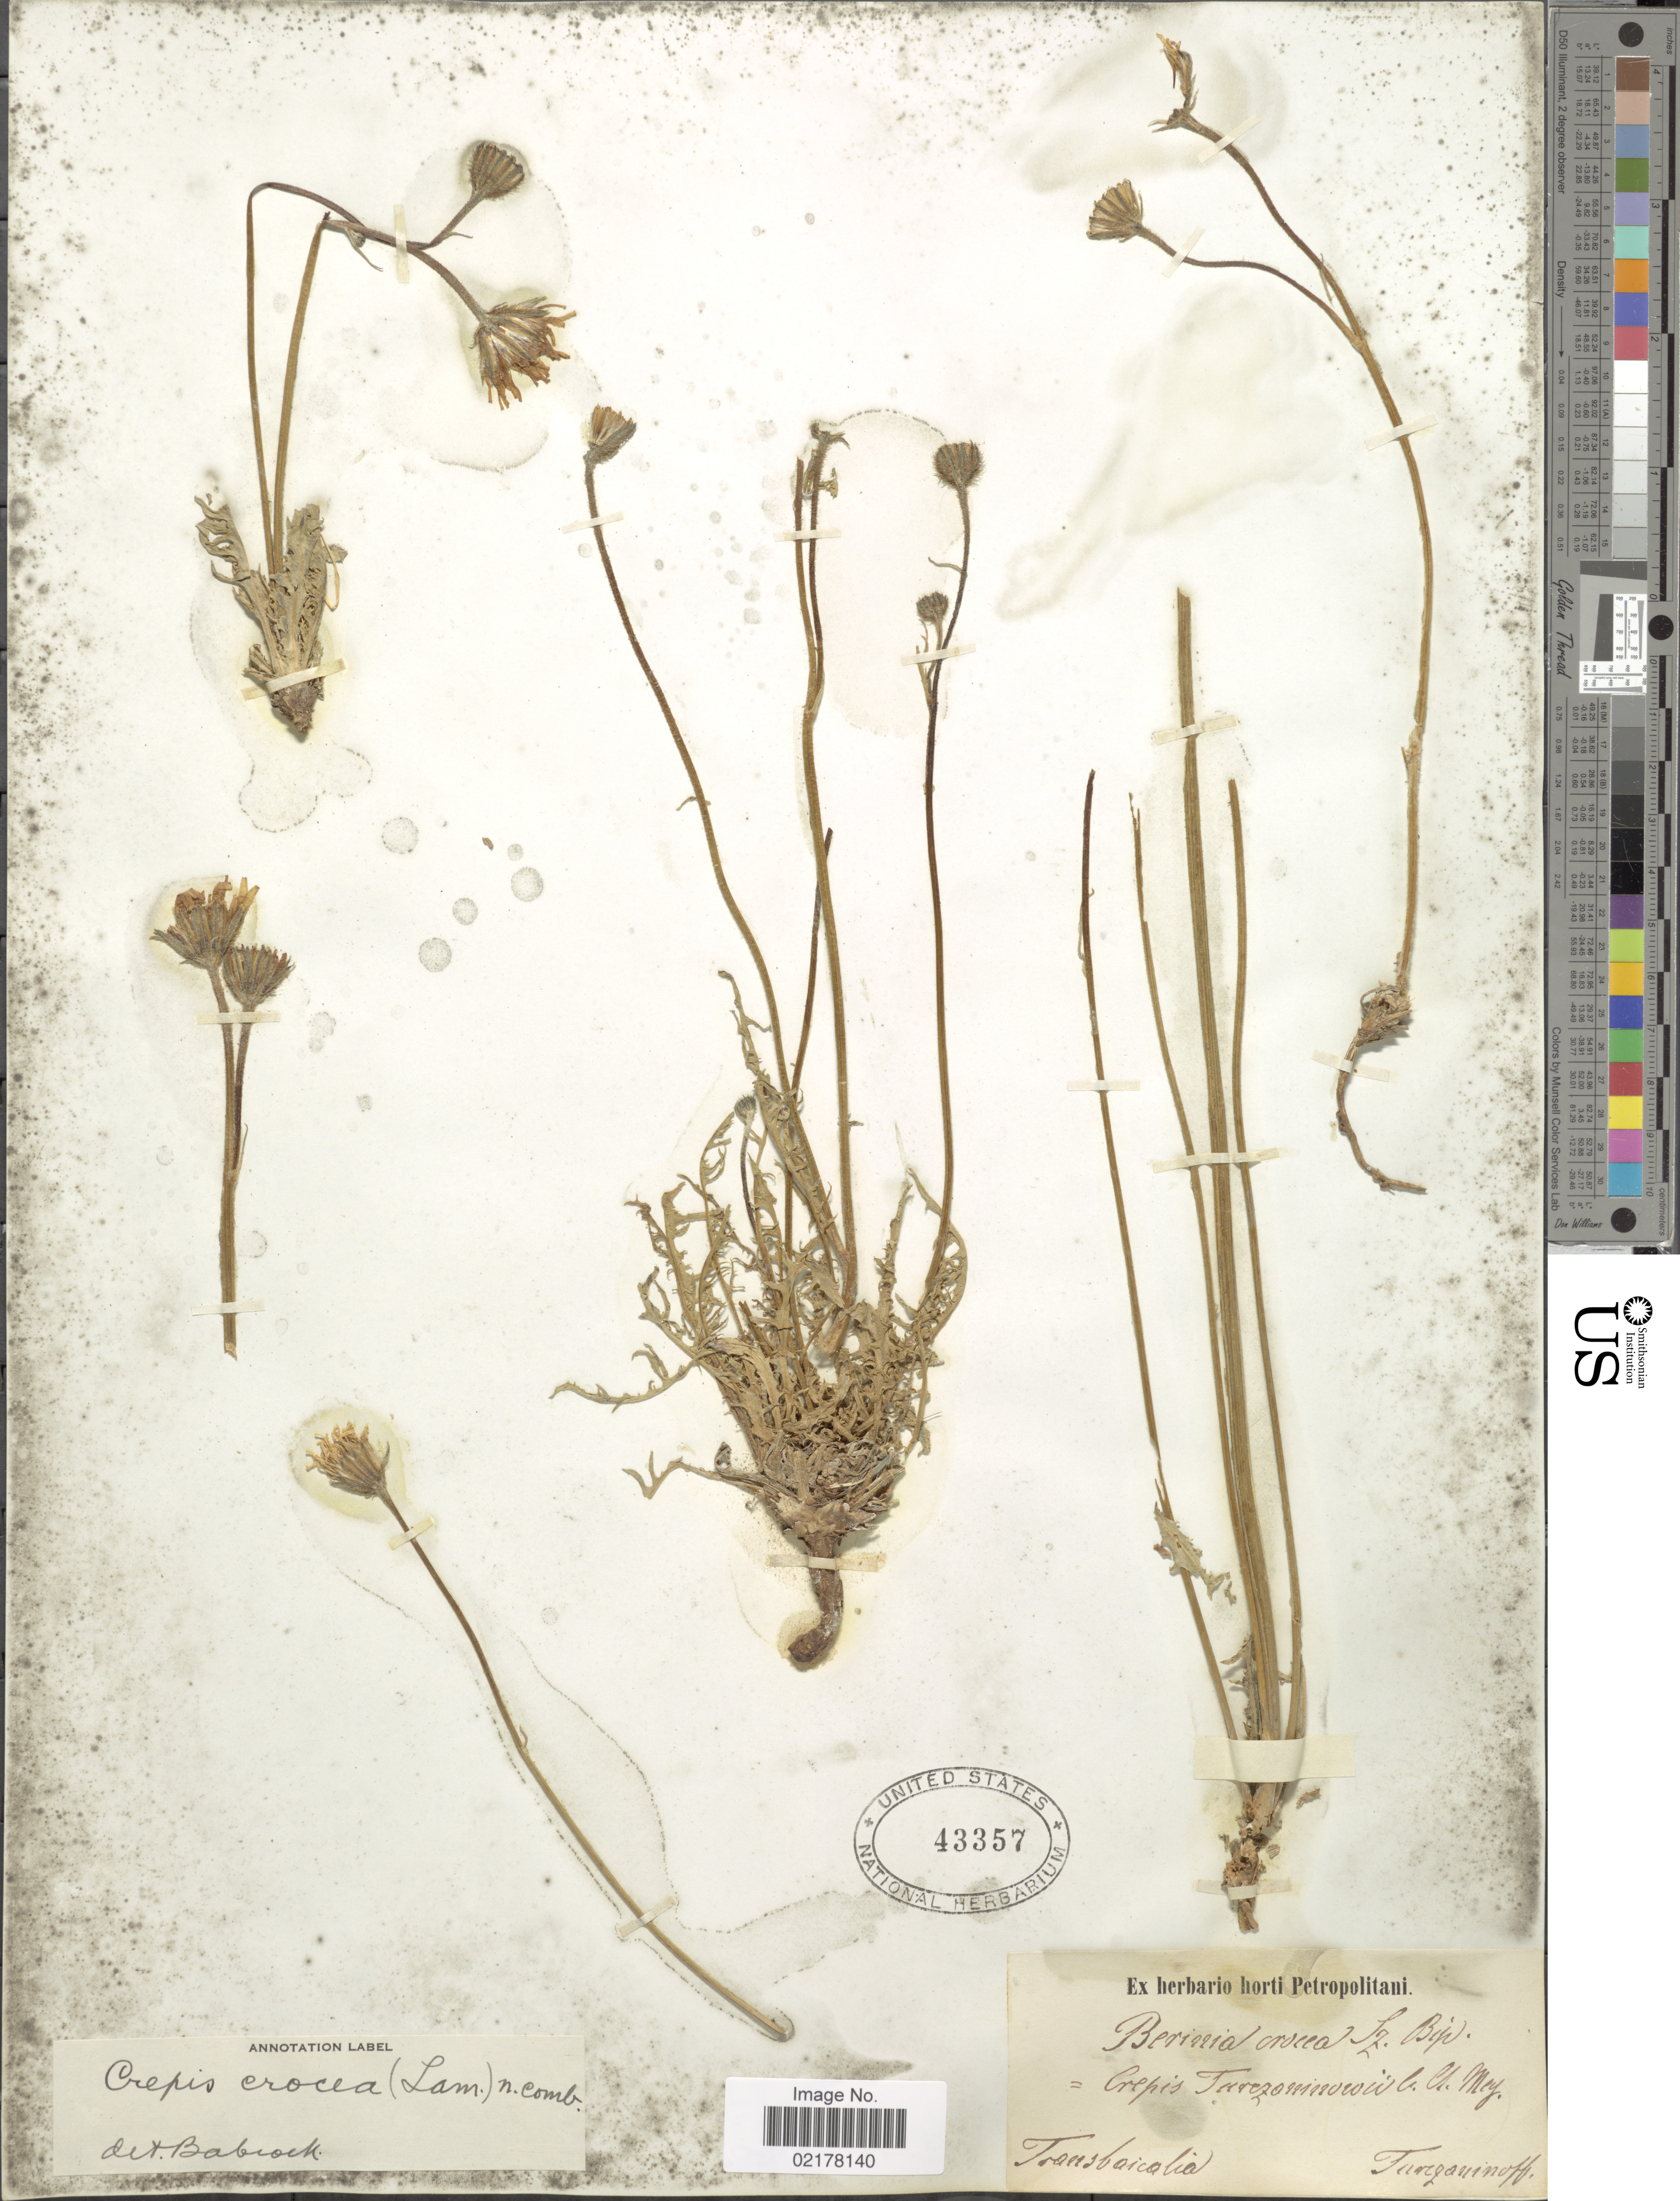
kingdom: Plantae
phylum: Tracheophyta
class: Magnoliopsida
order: Asterales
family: Asteraceae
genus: Crepis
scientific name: Crepis crocea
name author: (Lam.) Babc.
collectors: N. Turczaninow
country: Russian Federation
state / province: Zabaykalsky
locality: Transbaicalia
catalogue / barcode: US 43357